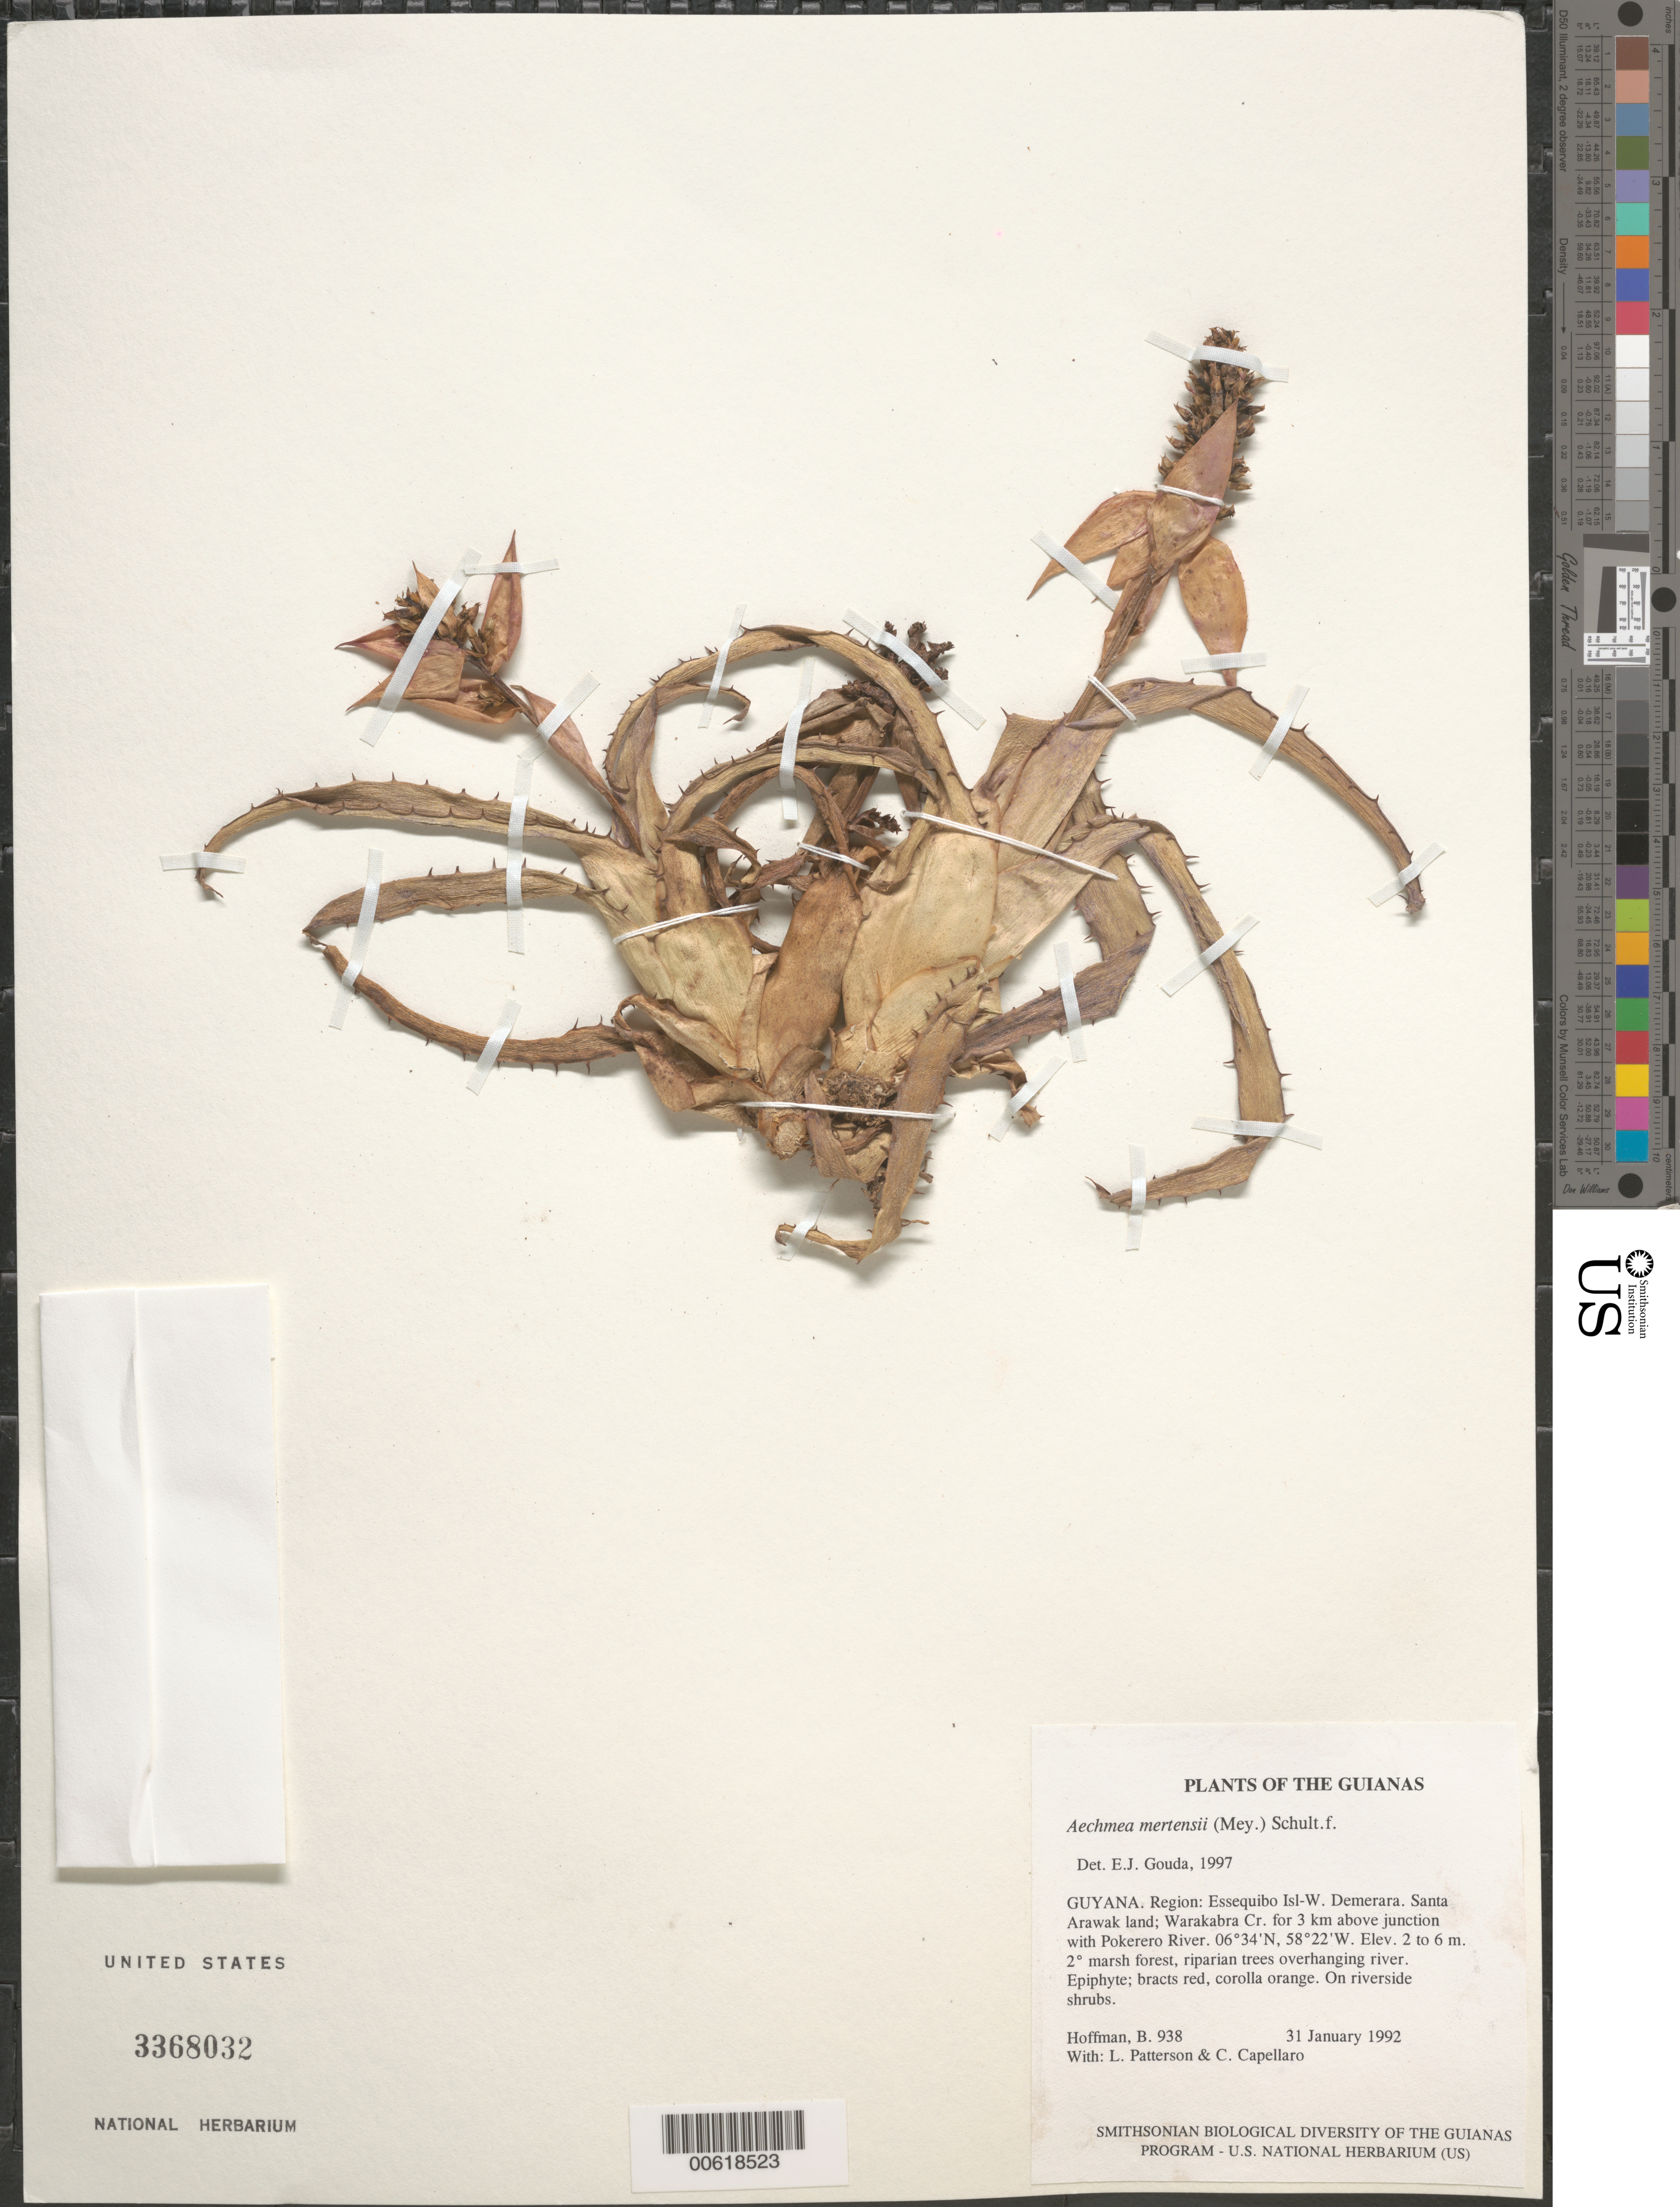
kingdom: Plantae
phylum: Tracheophyta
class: Liliopsida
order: Poales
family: Bromeliaceae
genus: Aechmea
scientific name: Aechmea mertensii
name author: (G. Mey.) Schult. & Schult. f.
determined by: Gouda, E. J.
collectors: B. Hoffman, L. Patterson & C. Capellaro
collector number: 938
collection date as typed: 31 January 1992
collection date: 1992-01-31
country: Guyana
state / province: Essequibo Isl-W. Demerara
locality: Santa Arawak land; Warakabra Creek for 3 km above junction with Pokerero River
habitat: Secondary marsh forest, riparian trees overhanging river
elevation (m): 2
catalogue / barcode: US 3368032